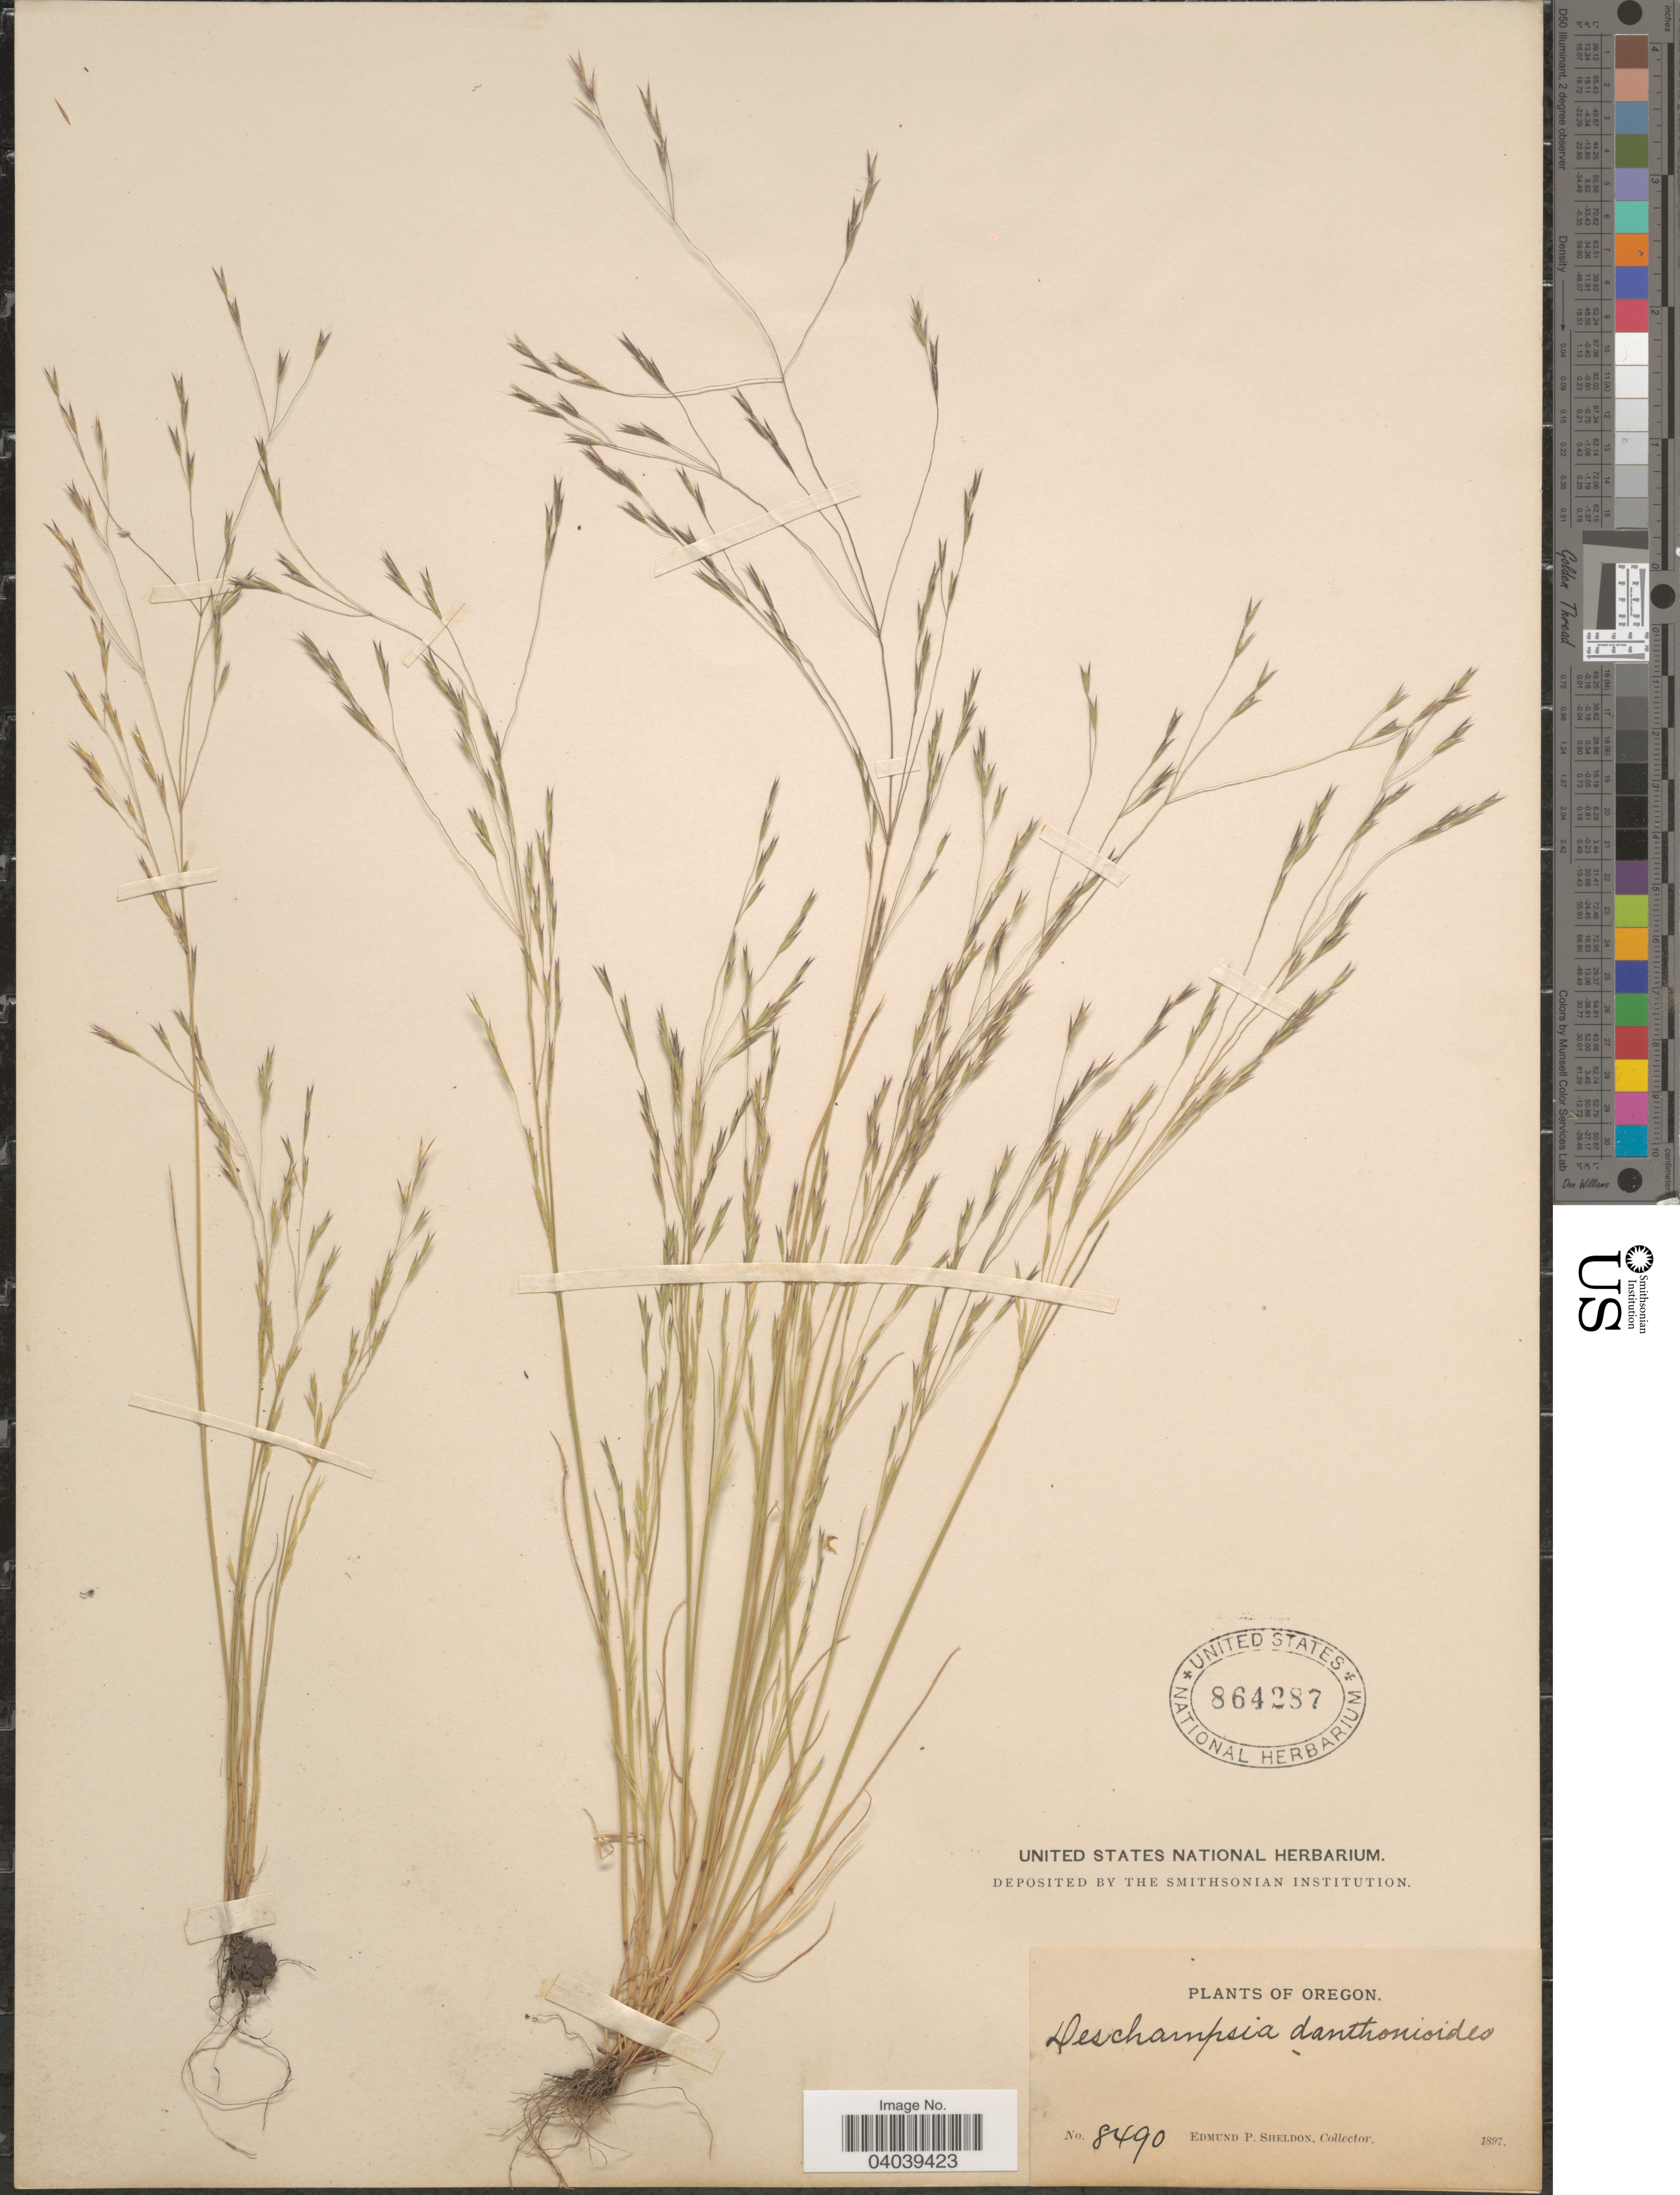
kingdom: Plantae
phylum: Tracheophyta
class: Liliopsida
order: Poales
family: Poaceae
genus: Deschampsia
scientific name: Deschampsia danthonioides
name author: (Trin.) Munro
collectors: E. P. Sheldon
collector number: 8490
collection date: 1897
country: United States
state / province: Oregon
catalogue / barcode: US 864287